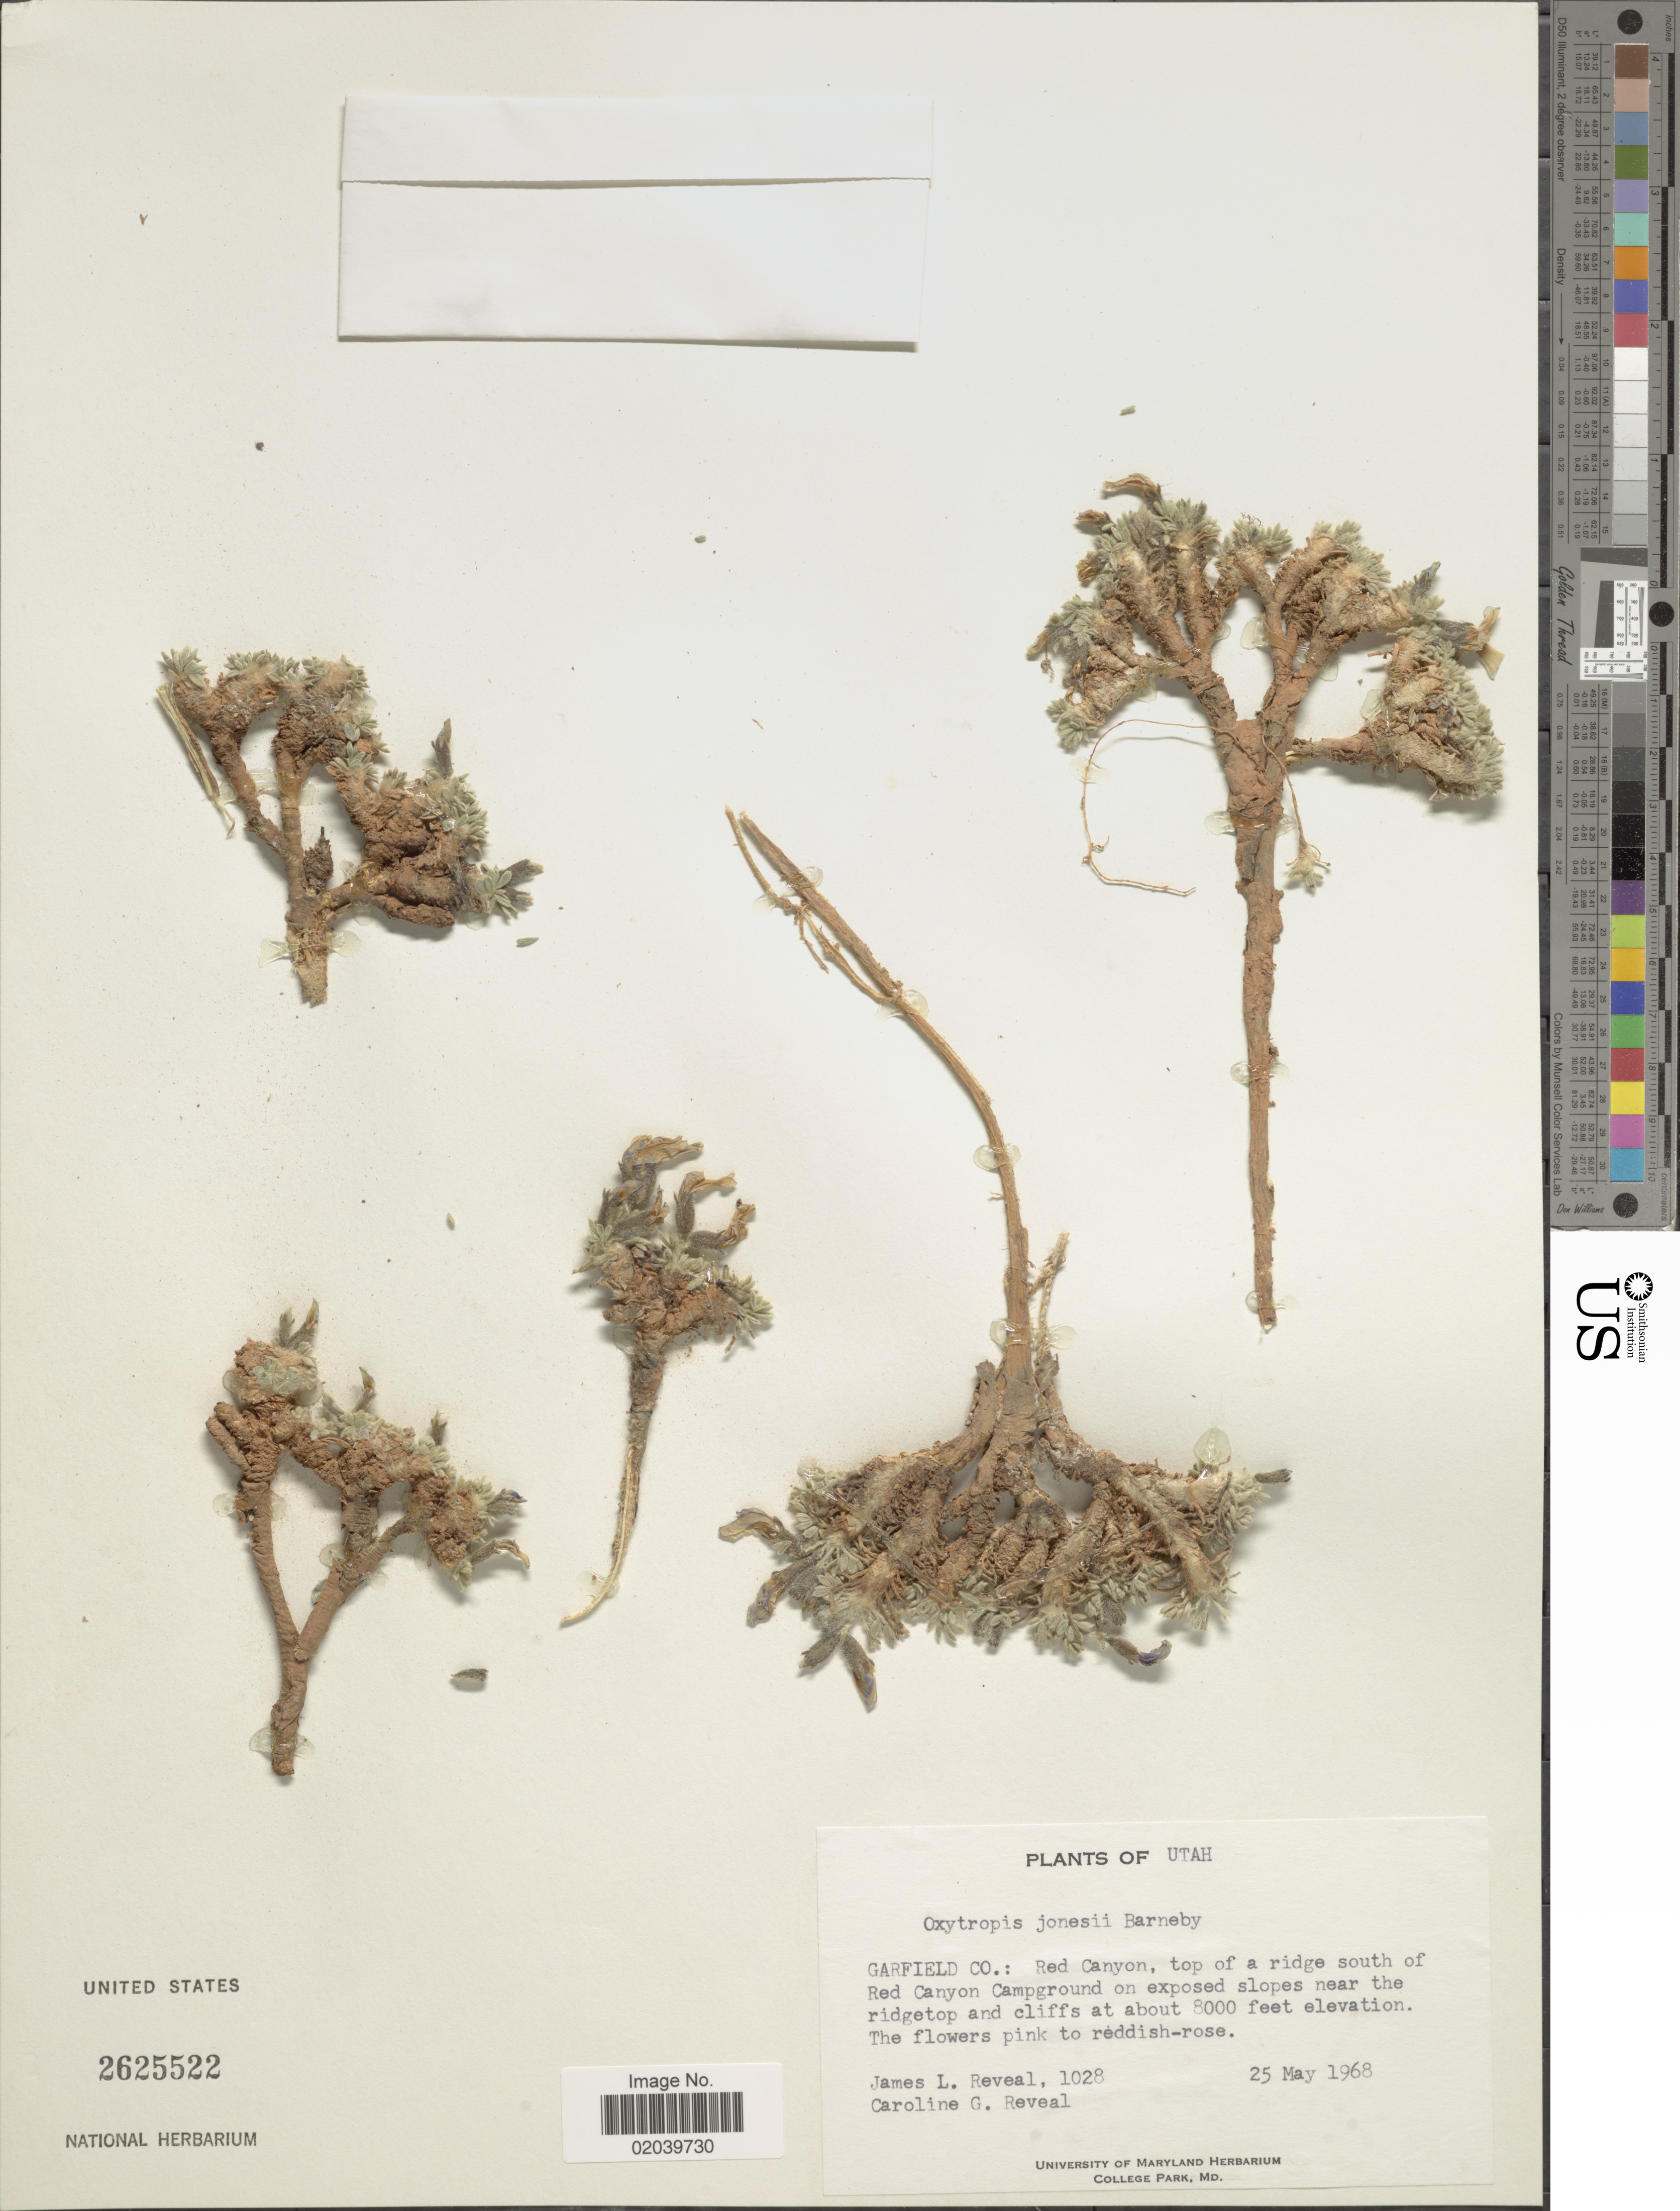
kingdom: Plantae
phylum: Tracheophyta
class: Magnoliopsida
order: Fabales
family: Fabaceae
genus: Oxytropis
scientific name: Oxytropis jonesii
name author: Barneby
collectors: J. L. Reveal & C. G. Reveal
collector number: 1028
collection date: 1968-05-25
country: United States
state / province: Utah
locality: Garfield Co.: Red Canyon, top of a ridge south of Red Canyon Campground on exposed slopes near the ridgetop and cliffs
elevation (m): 2438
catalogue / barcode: US 2625522